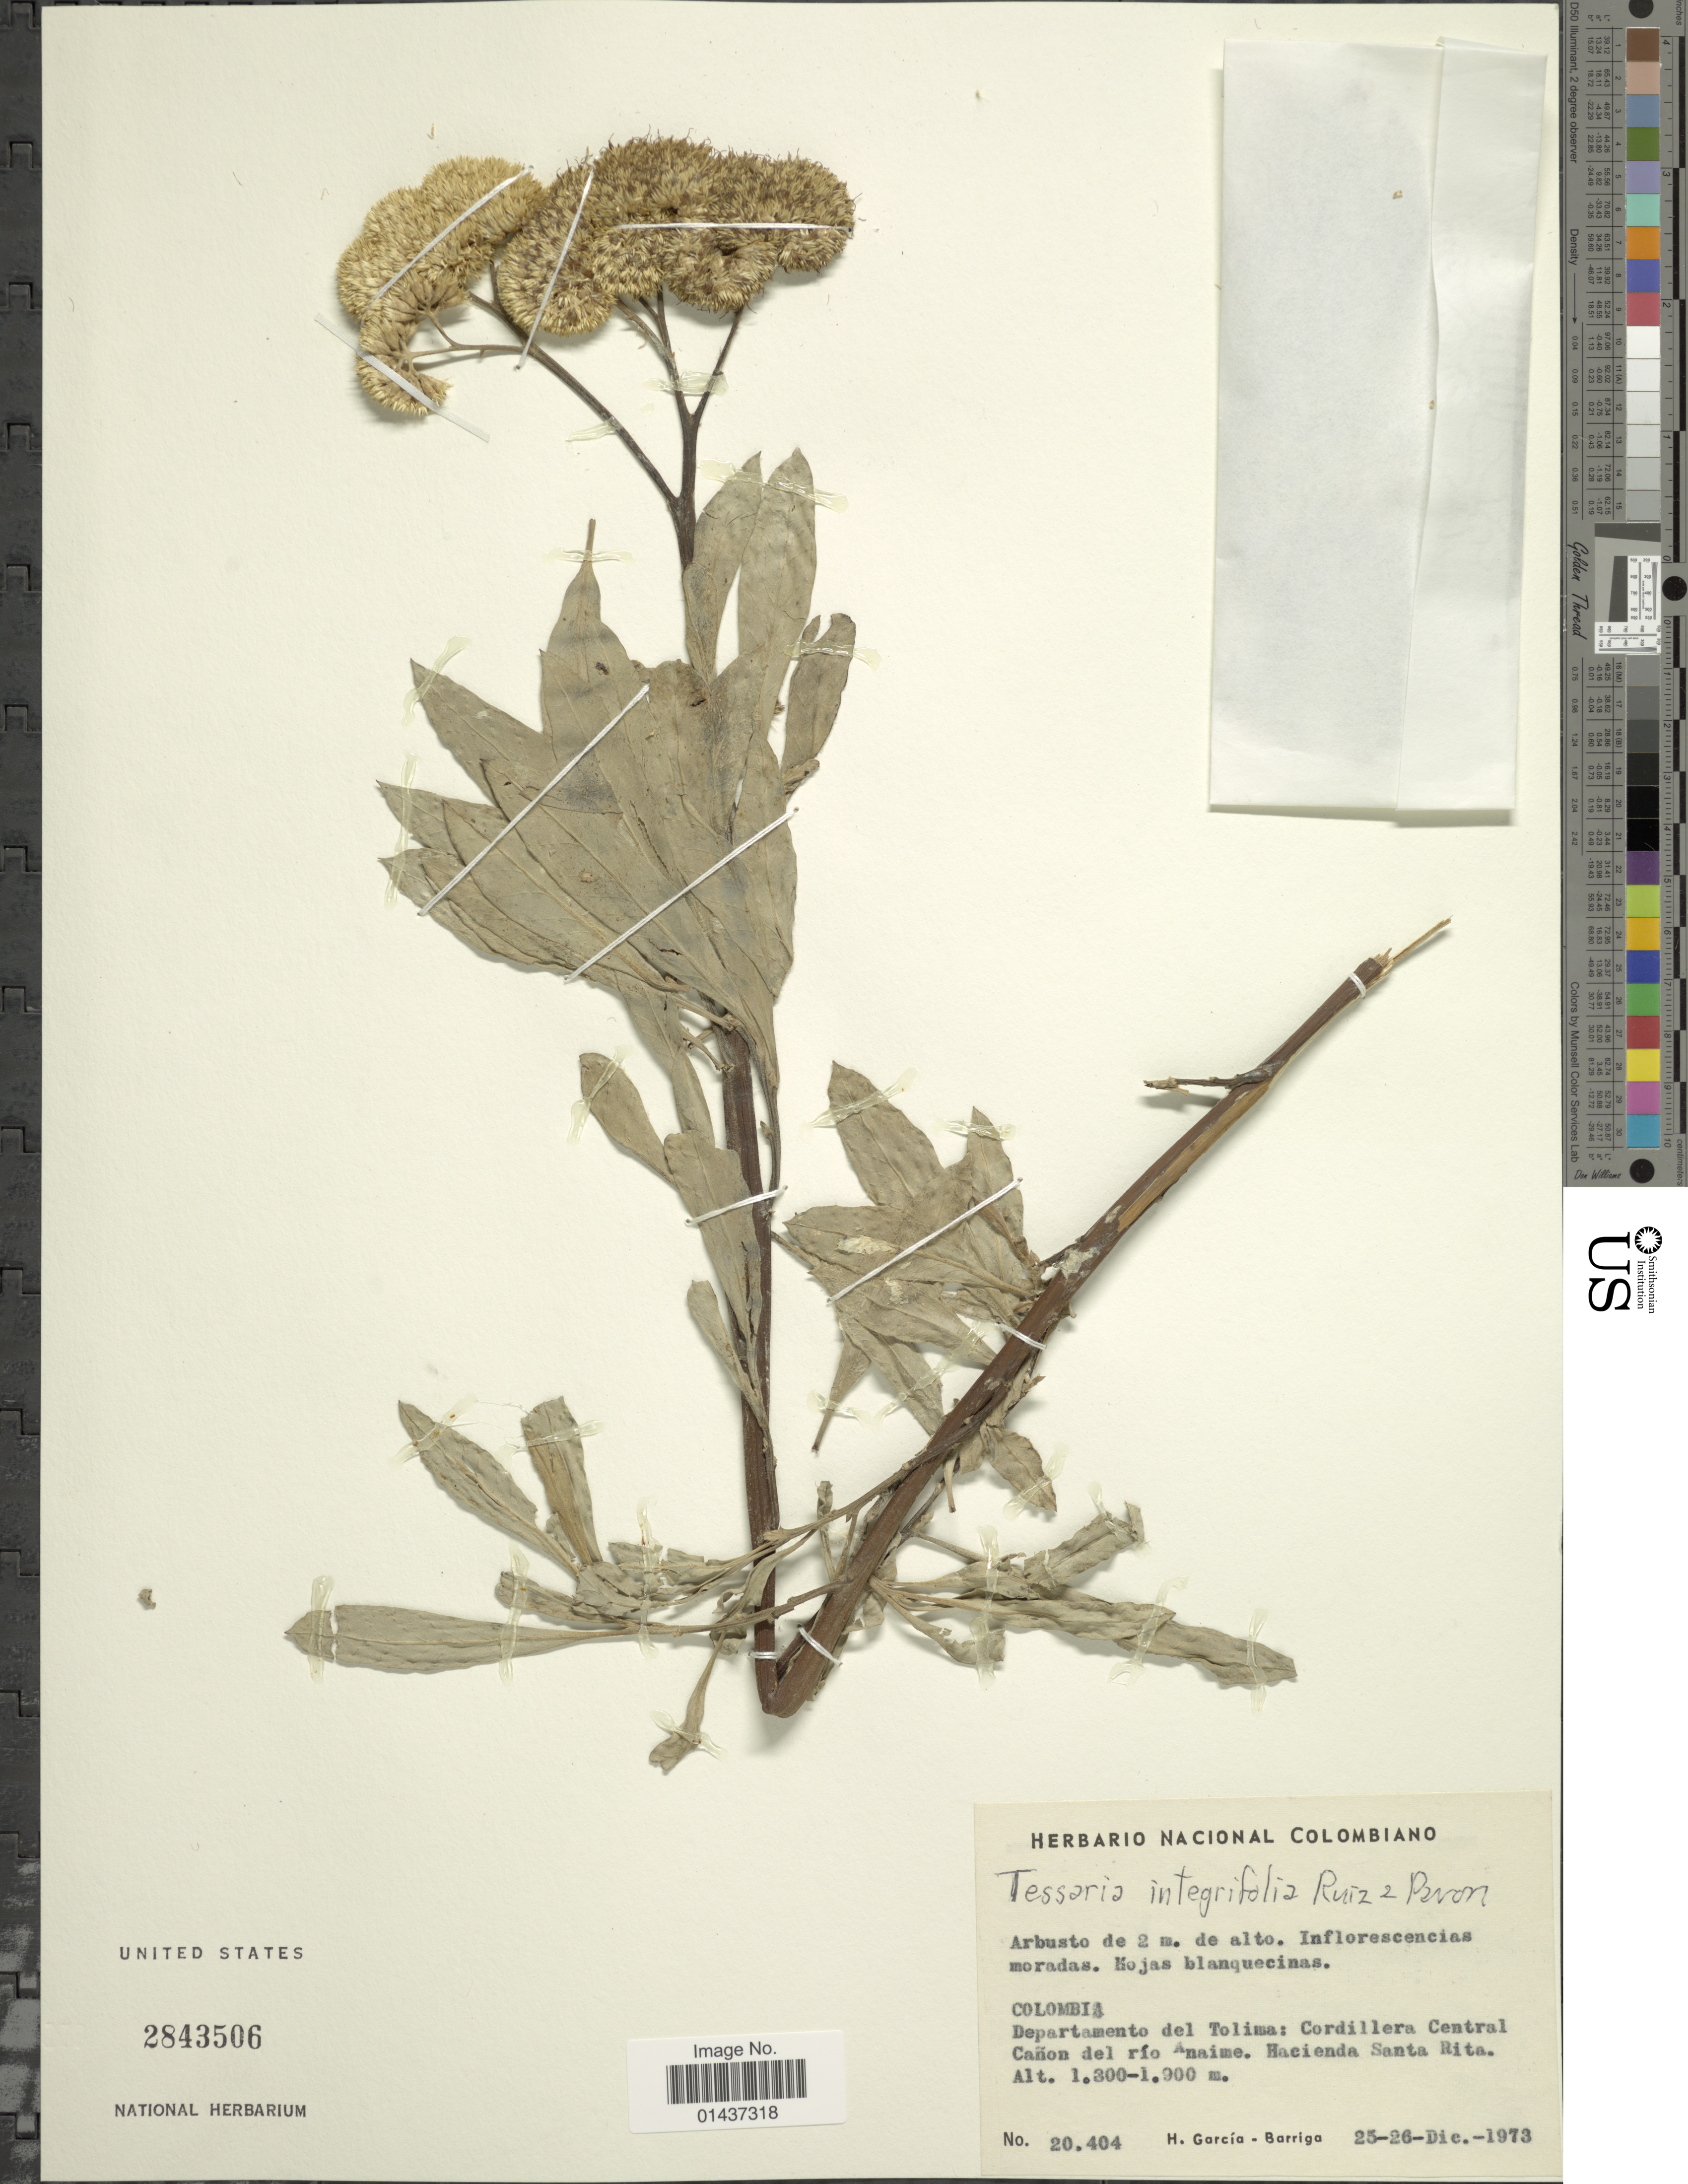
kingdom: Plantae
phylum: Tracheophyta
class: Magnoliopsida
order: Asterales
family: Asteraceae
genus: Tessaria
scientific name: Tessaria integrifolia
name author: Ruiz & Pav.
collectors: H. García Barriga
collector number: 20404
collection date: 1973-12-25/1973-12-26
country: Colombia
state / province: Tolima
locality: Departamento de Tolima: Cordillera Central Cañon del río Anaime. Hacienda Santa Rita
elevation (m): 1300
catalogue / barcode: US 2843506